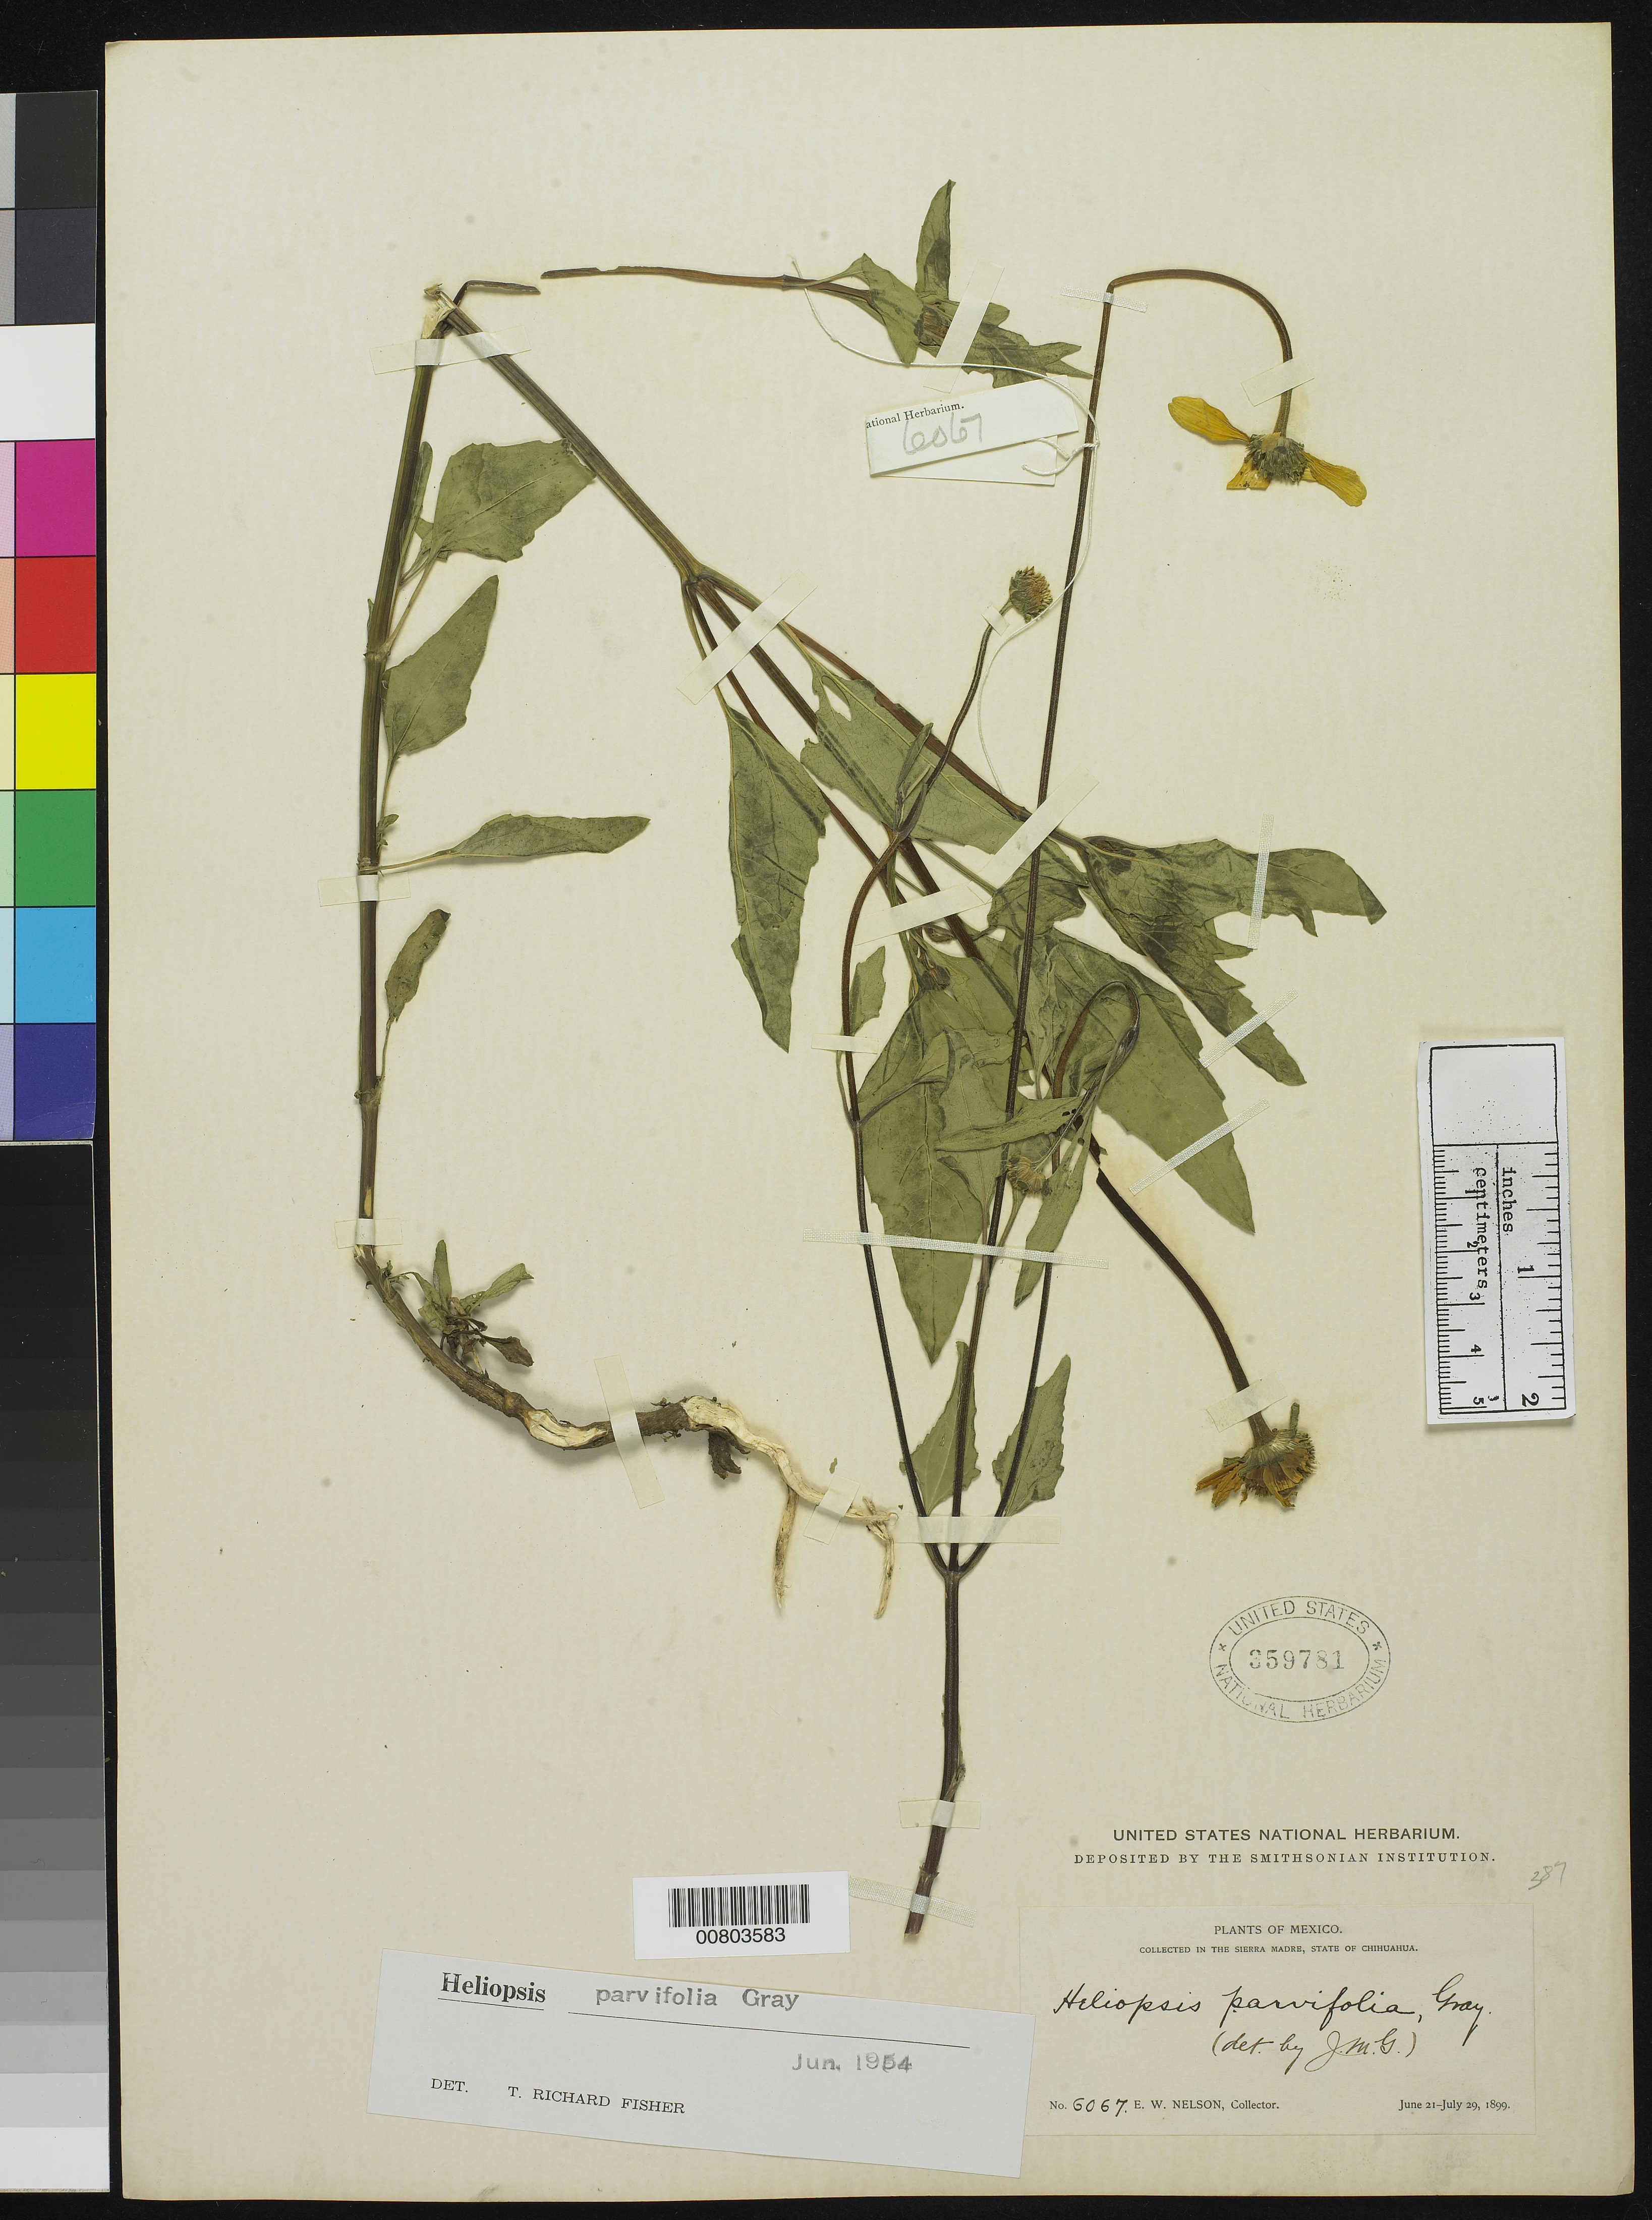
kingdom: Plantae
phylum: Tracheophyta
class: Magnoliopsida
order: Asterales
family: Asteraceae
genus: Heliopsis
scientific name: Heliopsis parvifolia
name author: A. Gray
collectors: E. W. Nelson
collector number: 6067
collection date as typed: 21 Jun 1899 to 29 Jul 1899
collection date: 1899-06-21/1899-07-29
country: Mexico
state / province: Chihuahua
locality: Sierra Madre, Chihuahua.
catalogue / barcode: US 359781